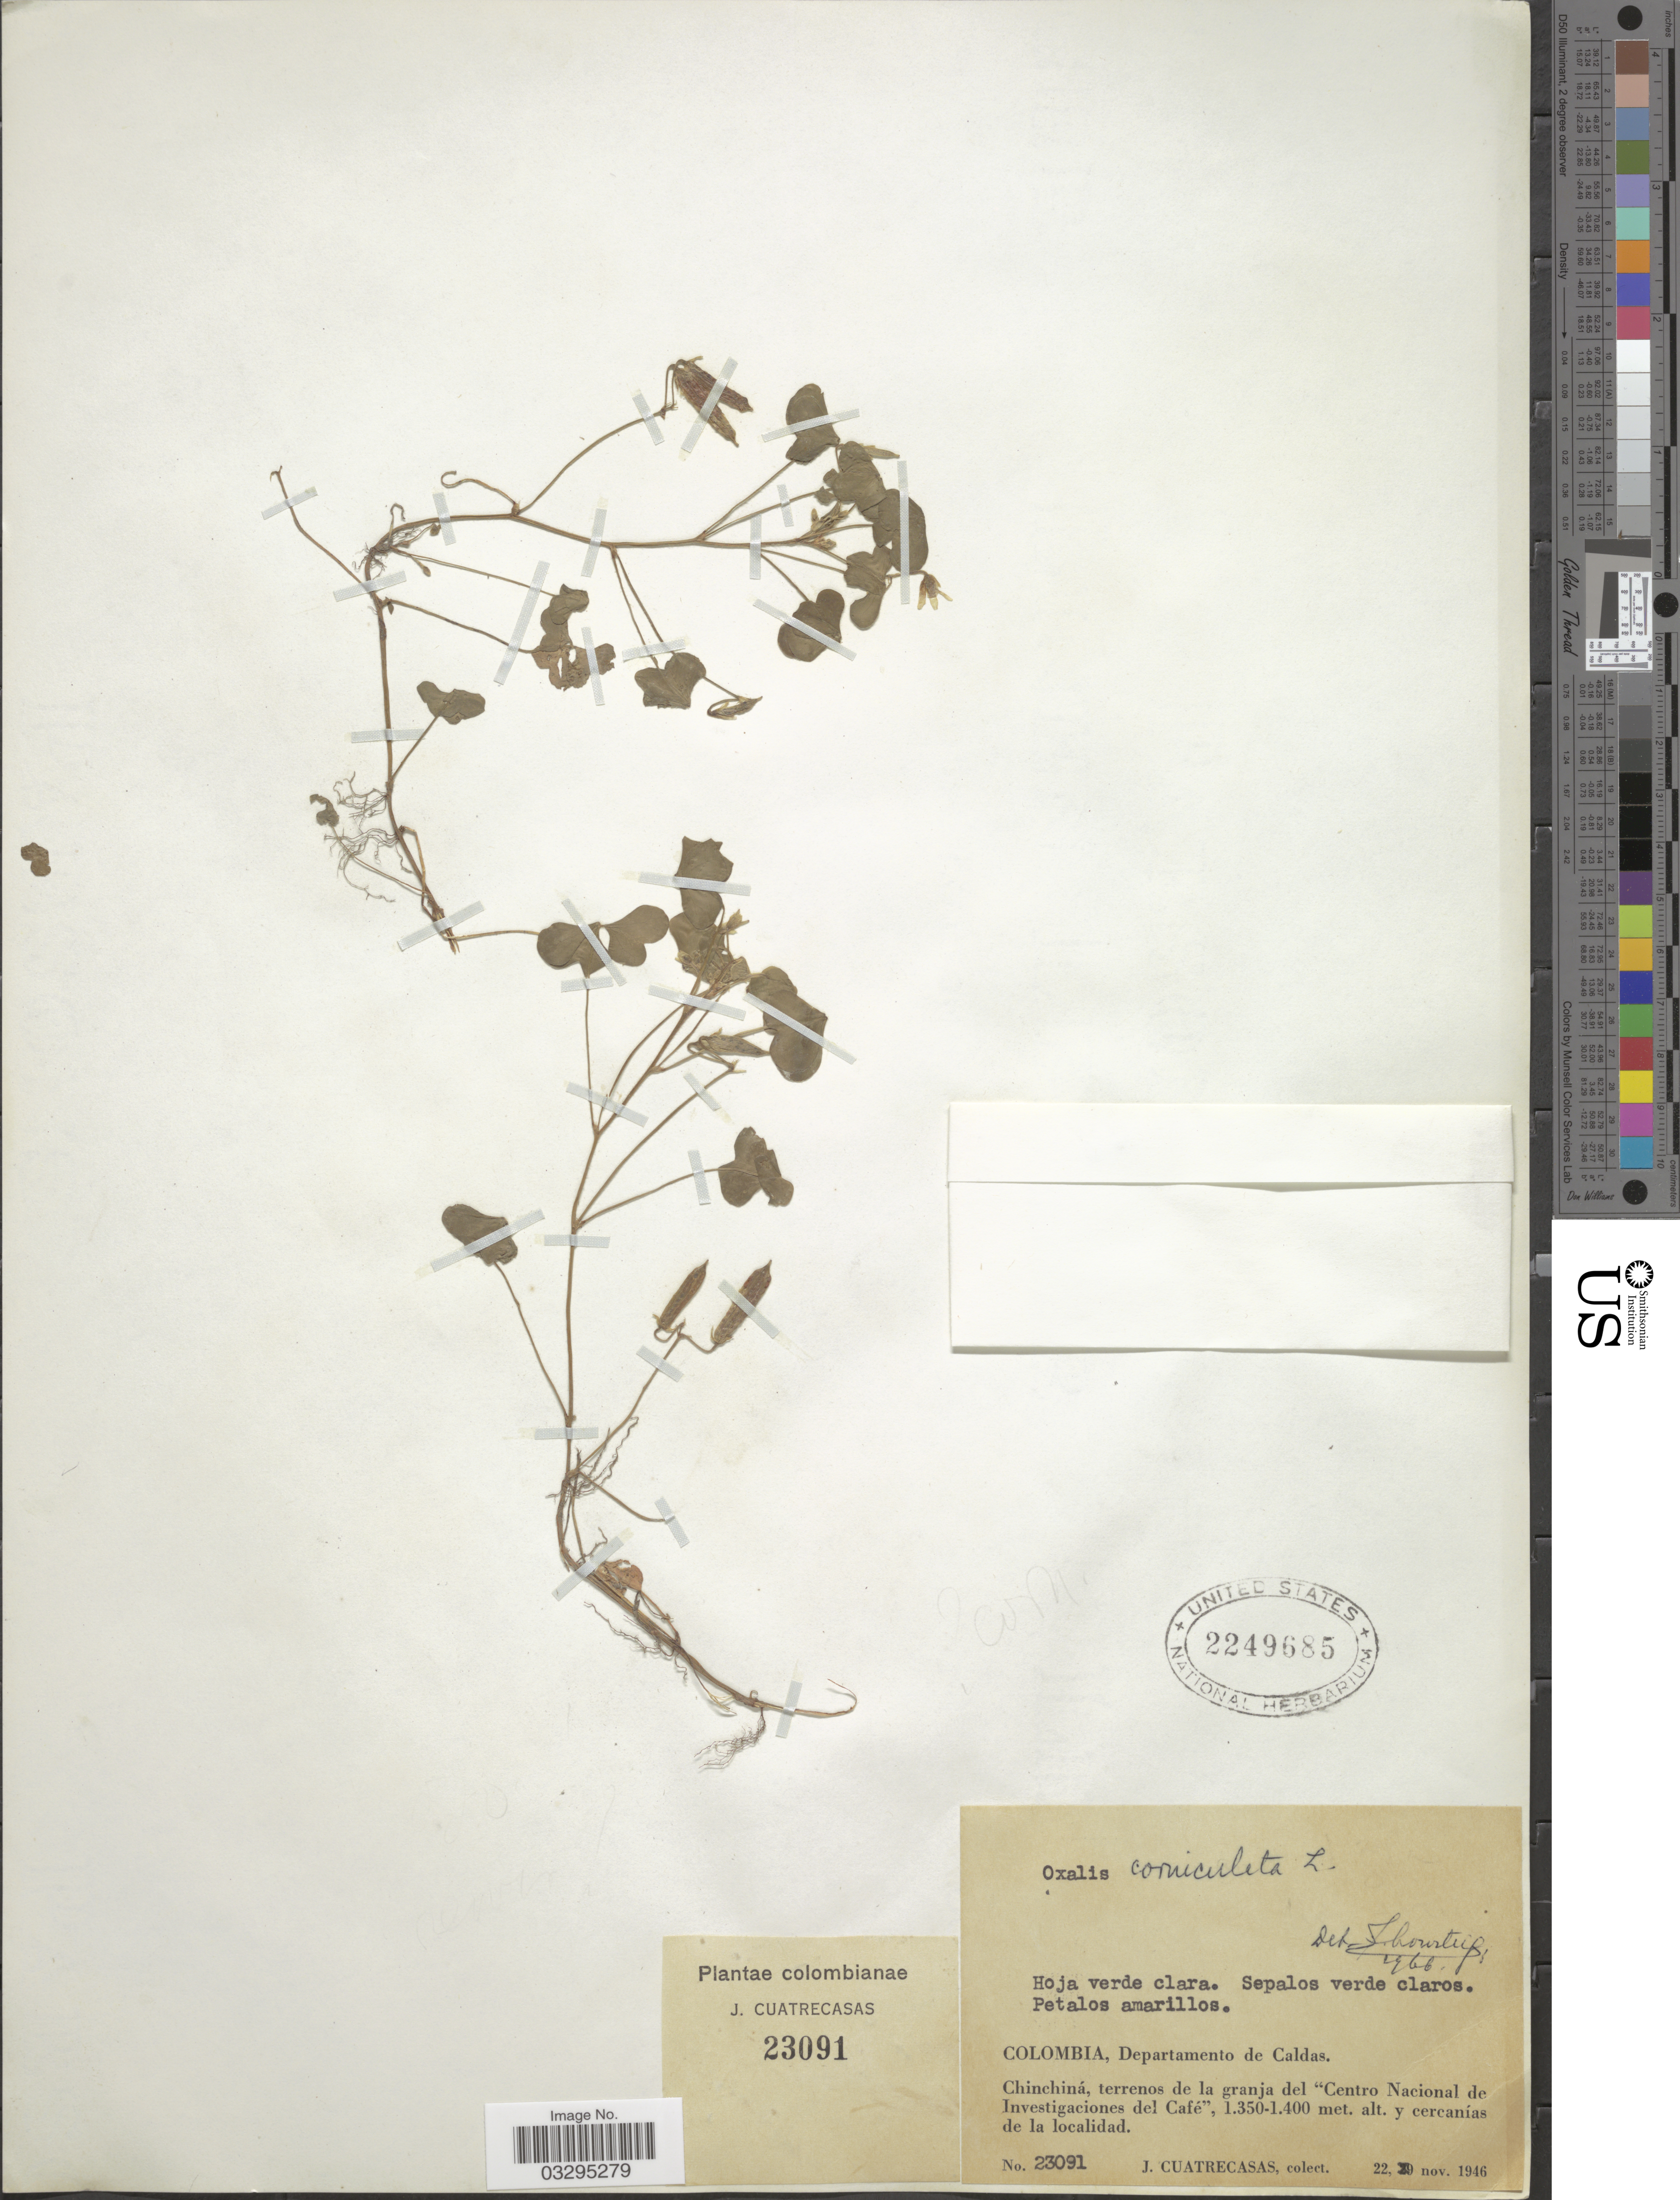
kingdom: Plantae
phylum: Tracheophyta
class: Magnoliopsida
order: Oxalidales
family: Oxalidaceae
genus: Oxalis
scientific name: Oxalis corniculata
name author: L.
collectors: J. Cuatrecasas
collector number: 23091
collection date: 1946-11-22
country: Colombia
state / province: Caldas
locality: Departamento de Caldas. Chinchiná, terrenos de la granja del "Centro Nacional de Investigaciones de Café".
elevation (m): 1350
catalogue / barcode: US 2249685